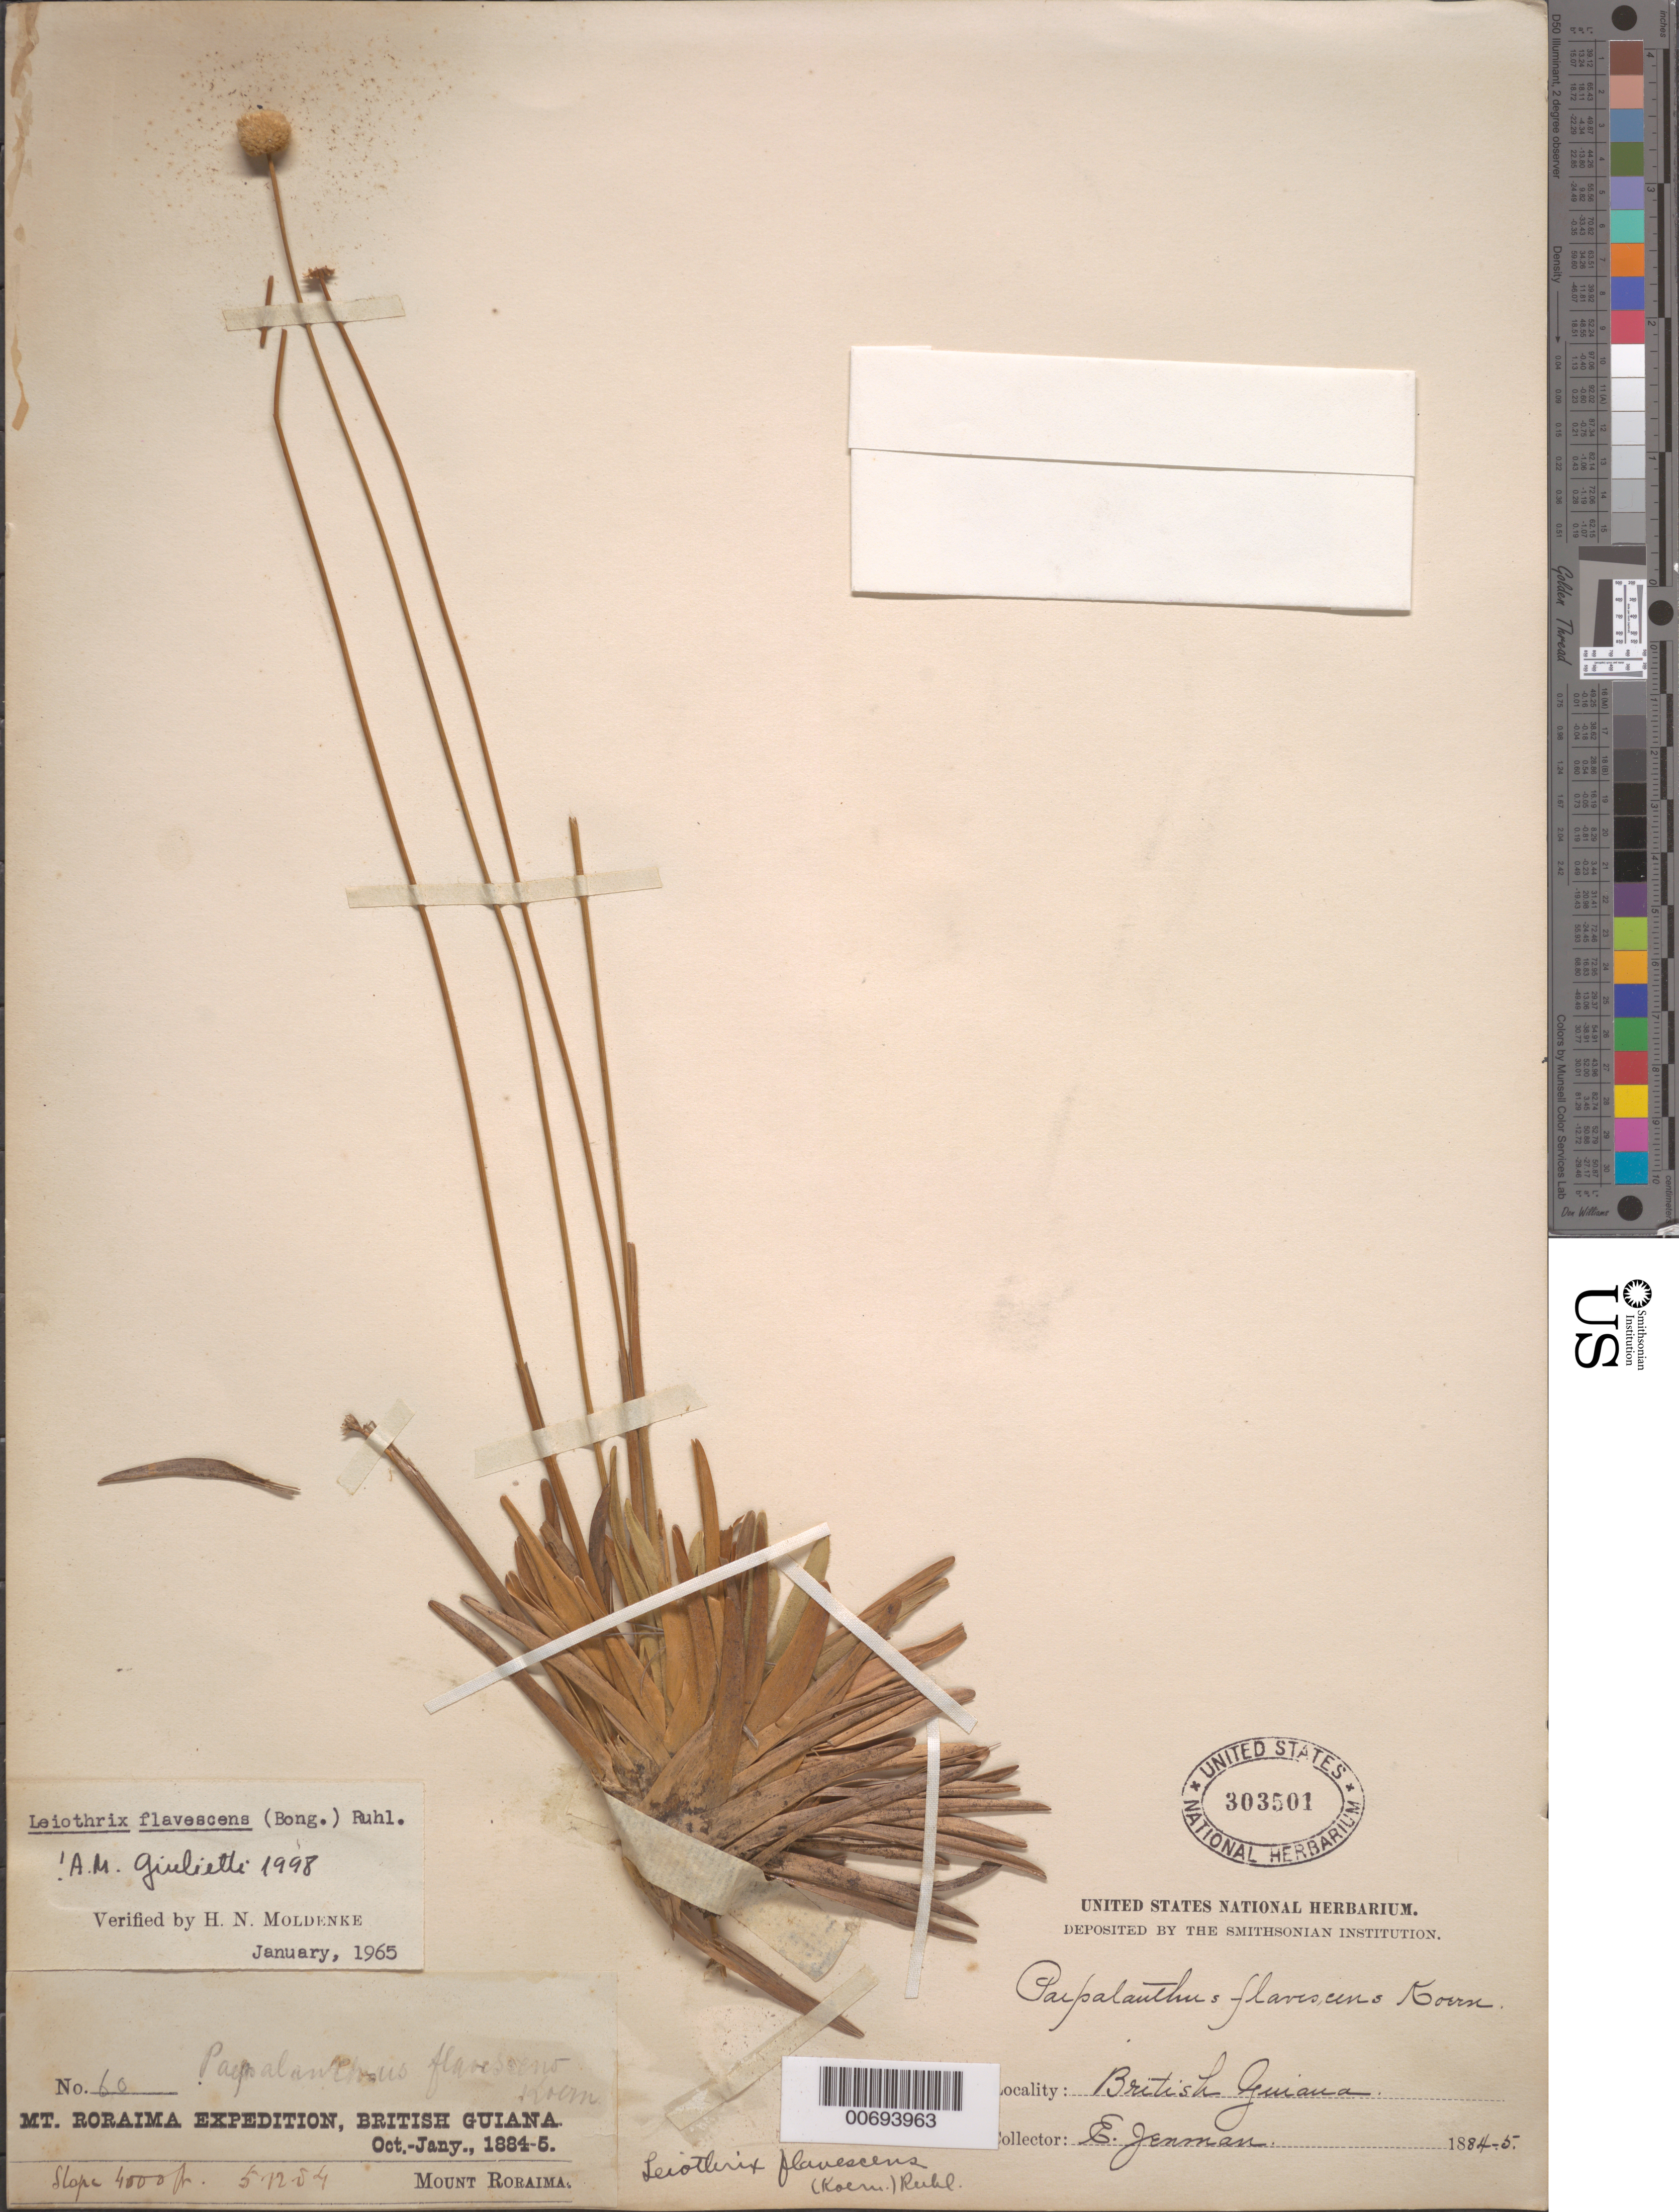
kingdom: Plantae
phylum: Tracheophyta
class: Liliopsida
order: Poales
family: Eriocaulaceae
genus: Leiothrix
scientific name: Leiothrix flavescens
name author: (Bong.) Ruhland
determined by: Giulietti, Ana M.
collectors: G. S. Jenman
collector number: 60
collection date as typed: October 1884 to January 1885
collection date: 1884-10/1885-01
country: Guyana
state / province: Cuyuni-Mazaruni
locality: Mt. Roraima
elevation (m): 1219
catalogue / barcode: US 303501